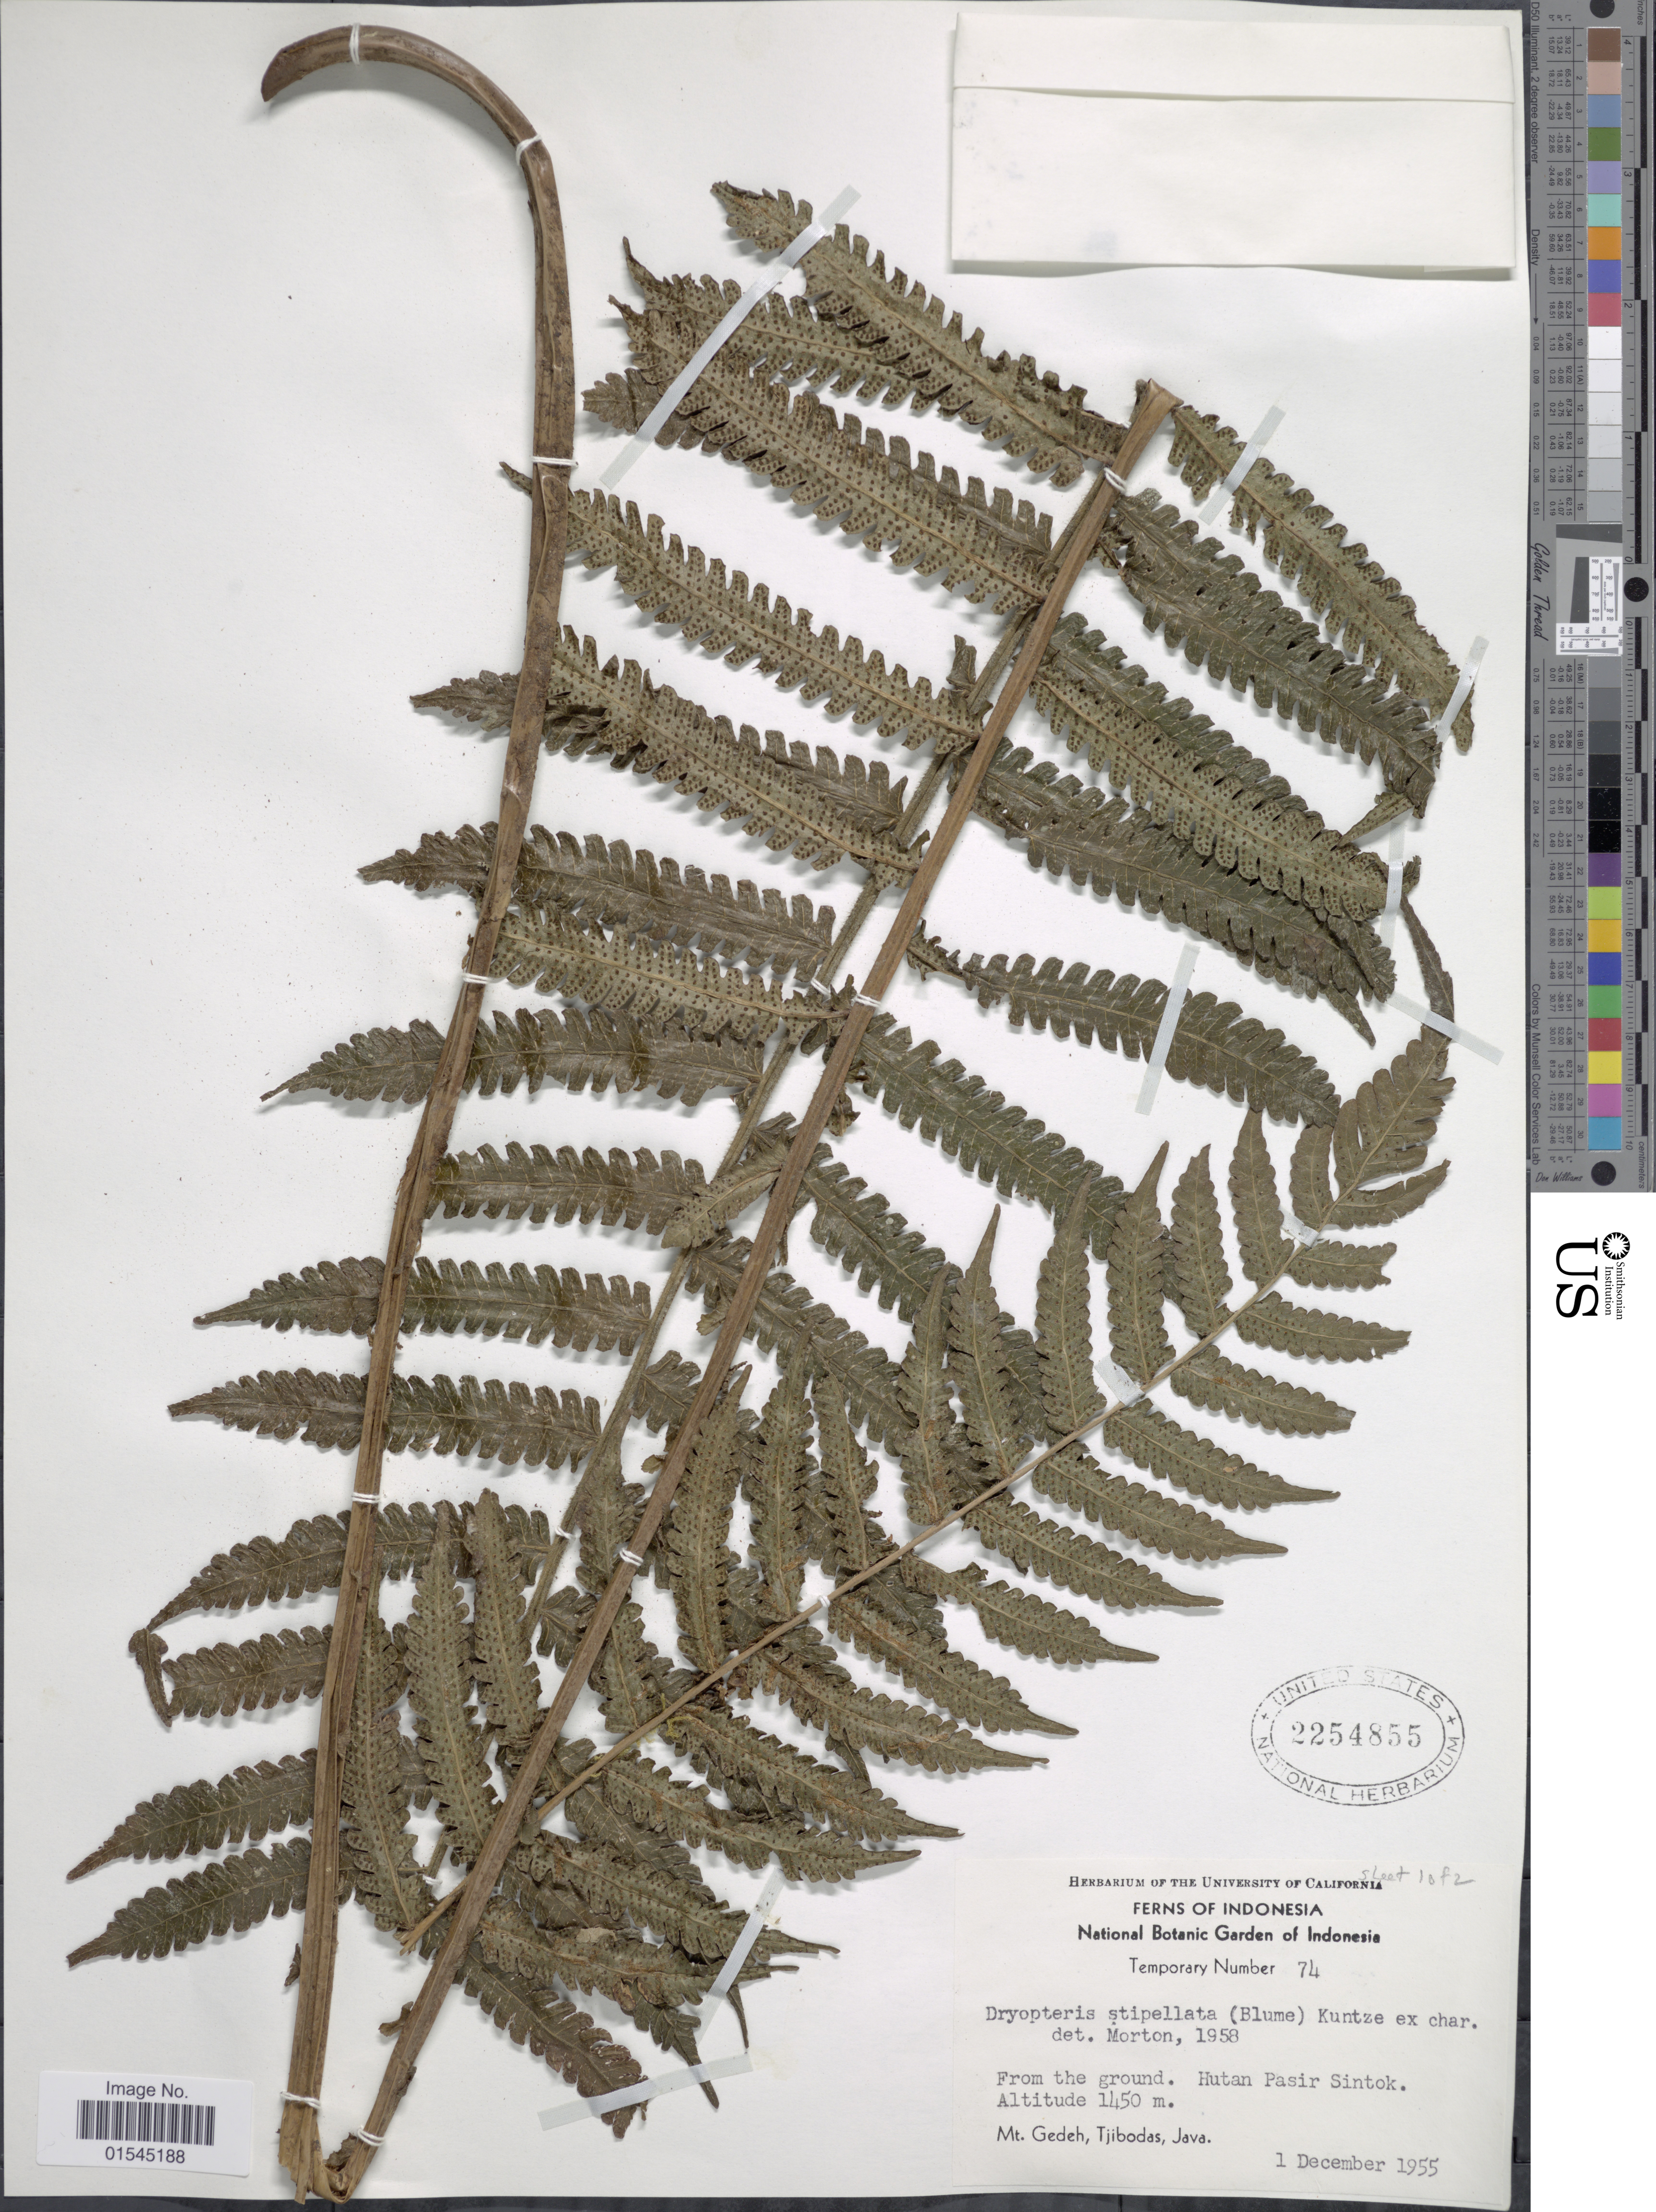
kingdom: Plantae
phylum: Tracheophyta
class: Polypodiopsida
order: Polypodiales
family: Thelypteridaceae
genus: Sphaerostephanos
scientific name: Sphaerostephanos stipellatus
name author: (Blume) Holttum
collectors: National Botanic Garden of Indonesia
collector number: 74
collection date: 1955-12-01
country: Indonesia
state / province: Java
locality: From the ground, Hutan Pasir Sintok. Mt. Gedeh, Tjibodas, Java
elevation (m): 1450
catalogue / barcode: US 2254855